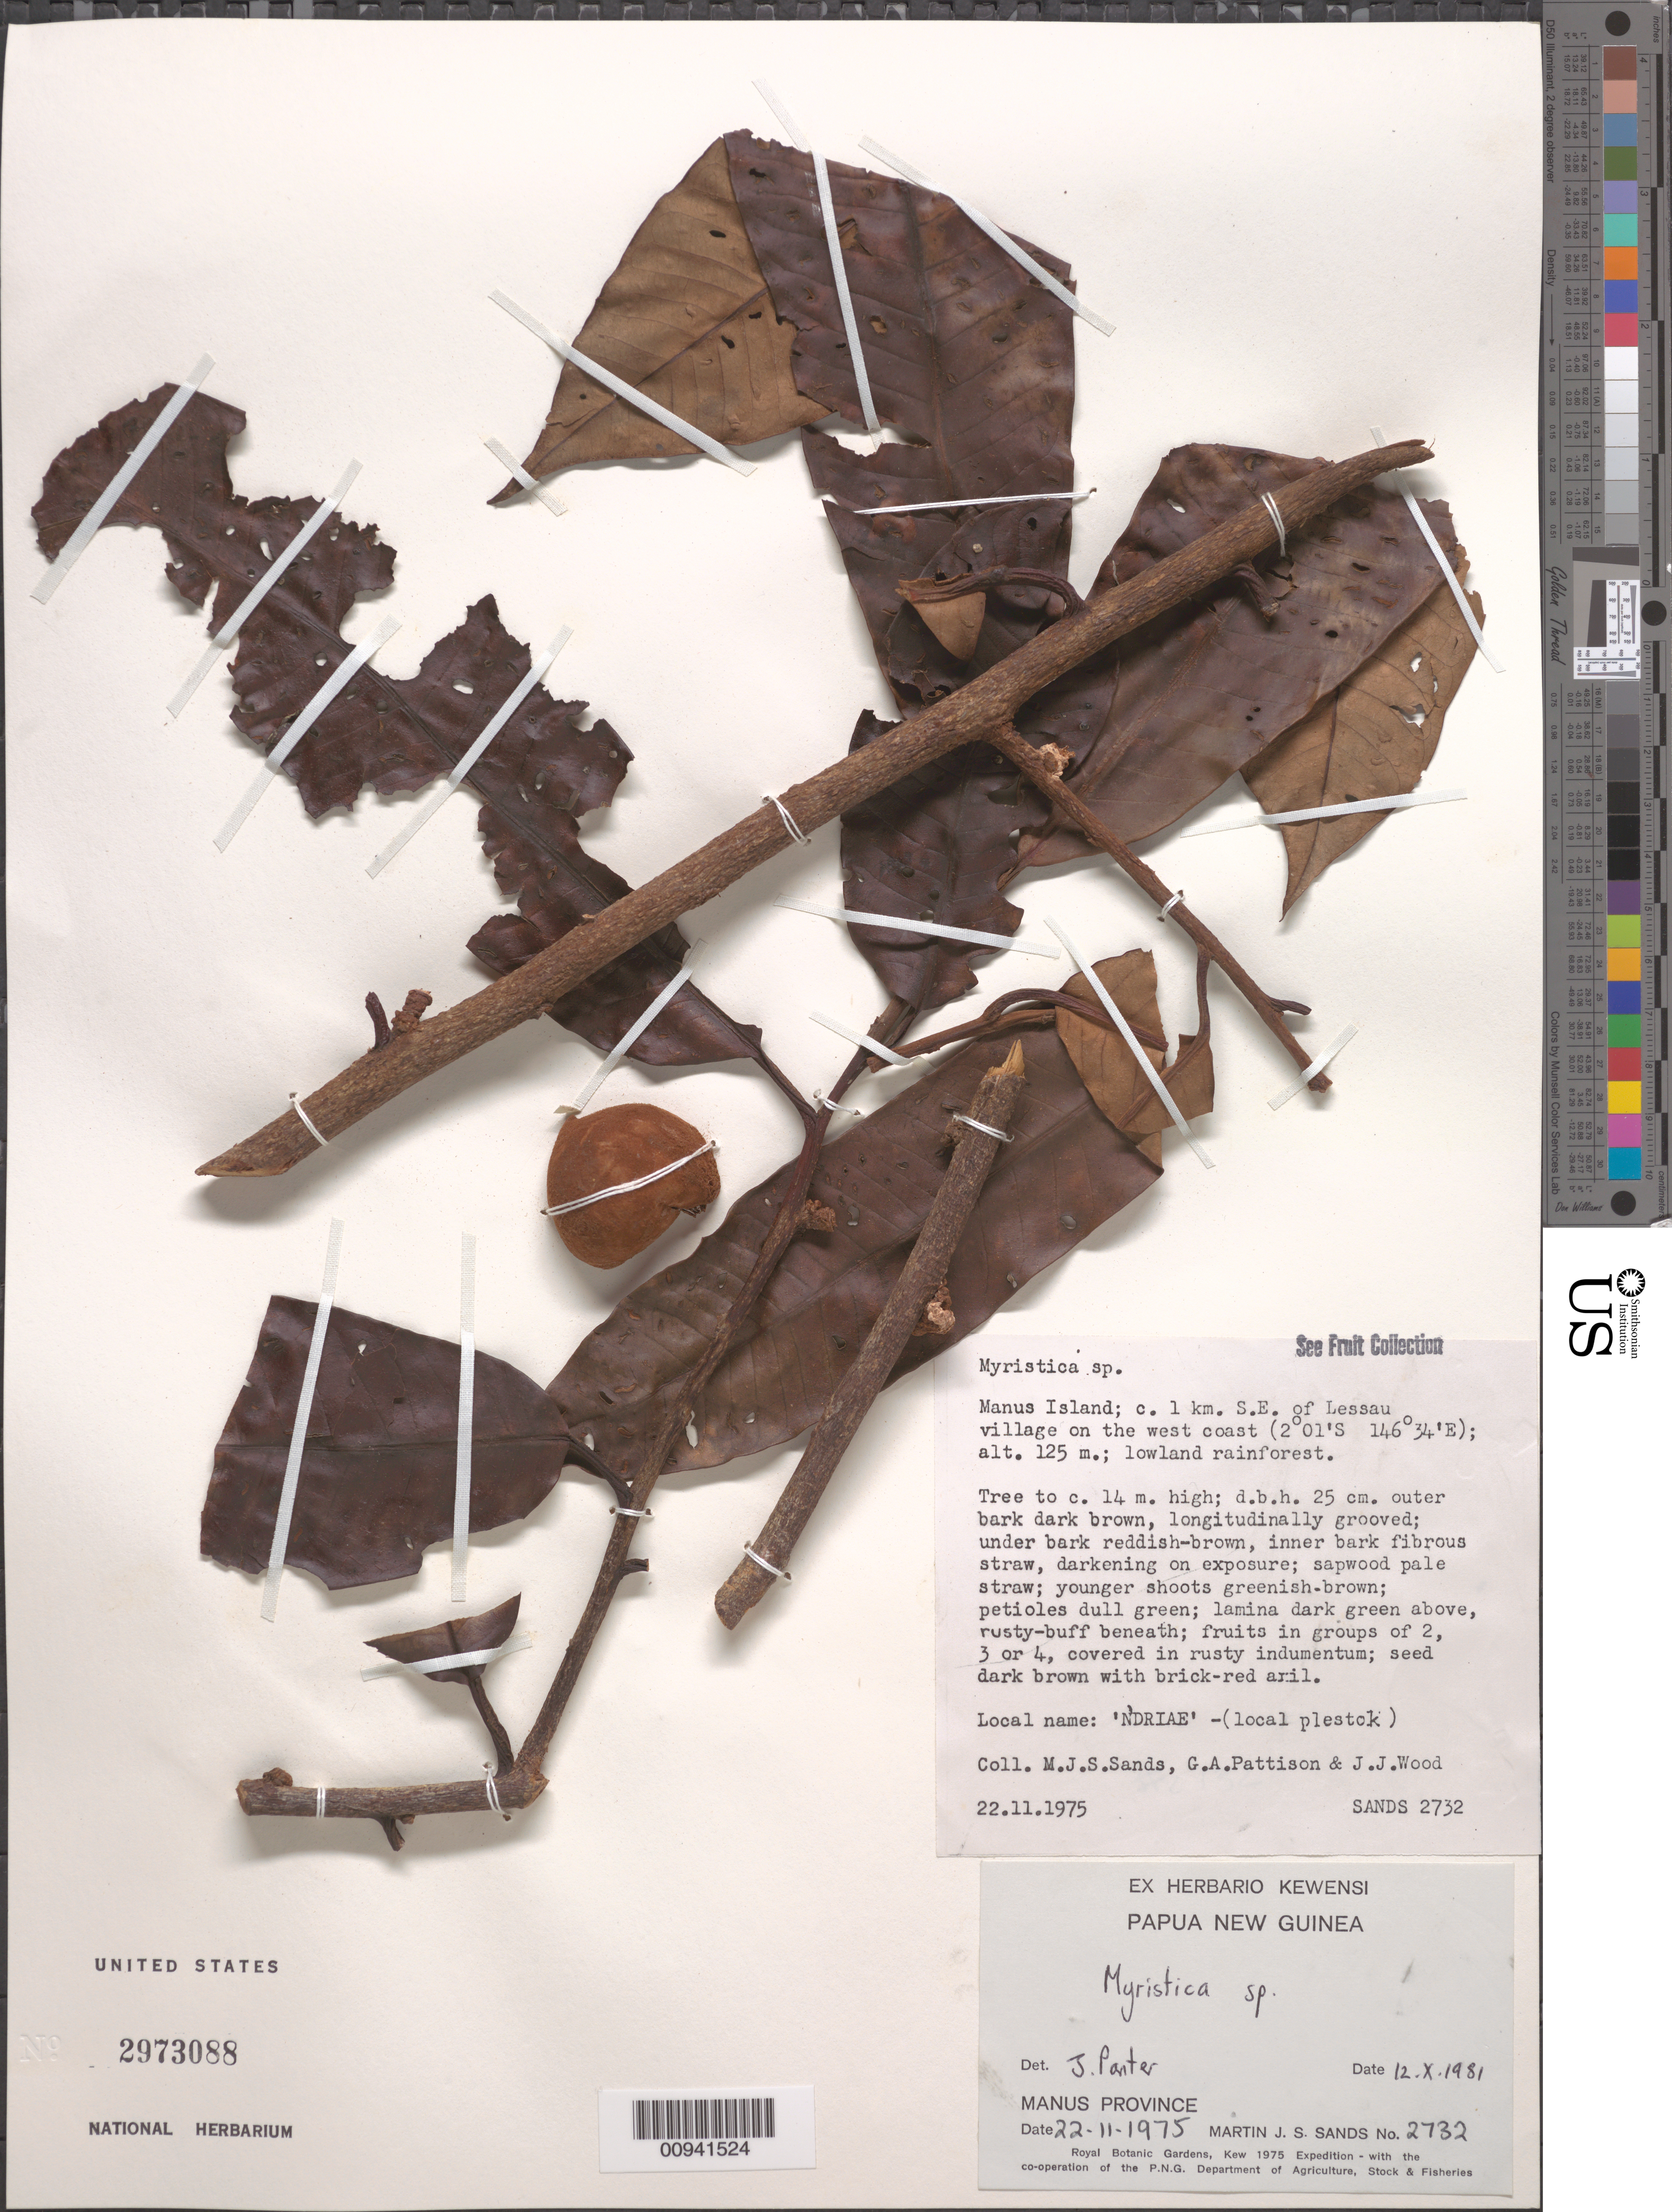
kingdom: Plantae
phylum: Tracheophyta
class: Magnoliopsida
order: Magnoliales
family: Myristicaceae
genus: Myristica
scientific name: Myristica sp.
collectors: M. Sands, G. Pattison & J. Wood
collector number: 2732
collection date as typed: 22 Nov 1975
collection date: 1975-11-22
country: Papua New Guinea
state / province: Manus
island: Manus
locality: c. 1 km. S.E. of Lessau village on the west coast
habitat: Lowland rain forest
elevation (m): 125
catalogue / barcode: US 2973088